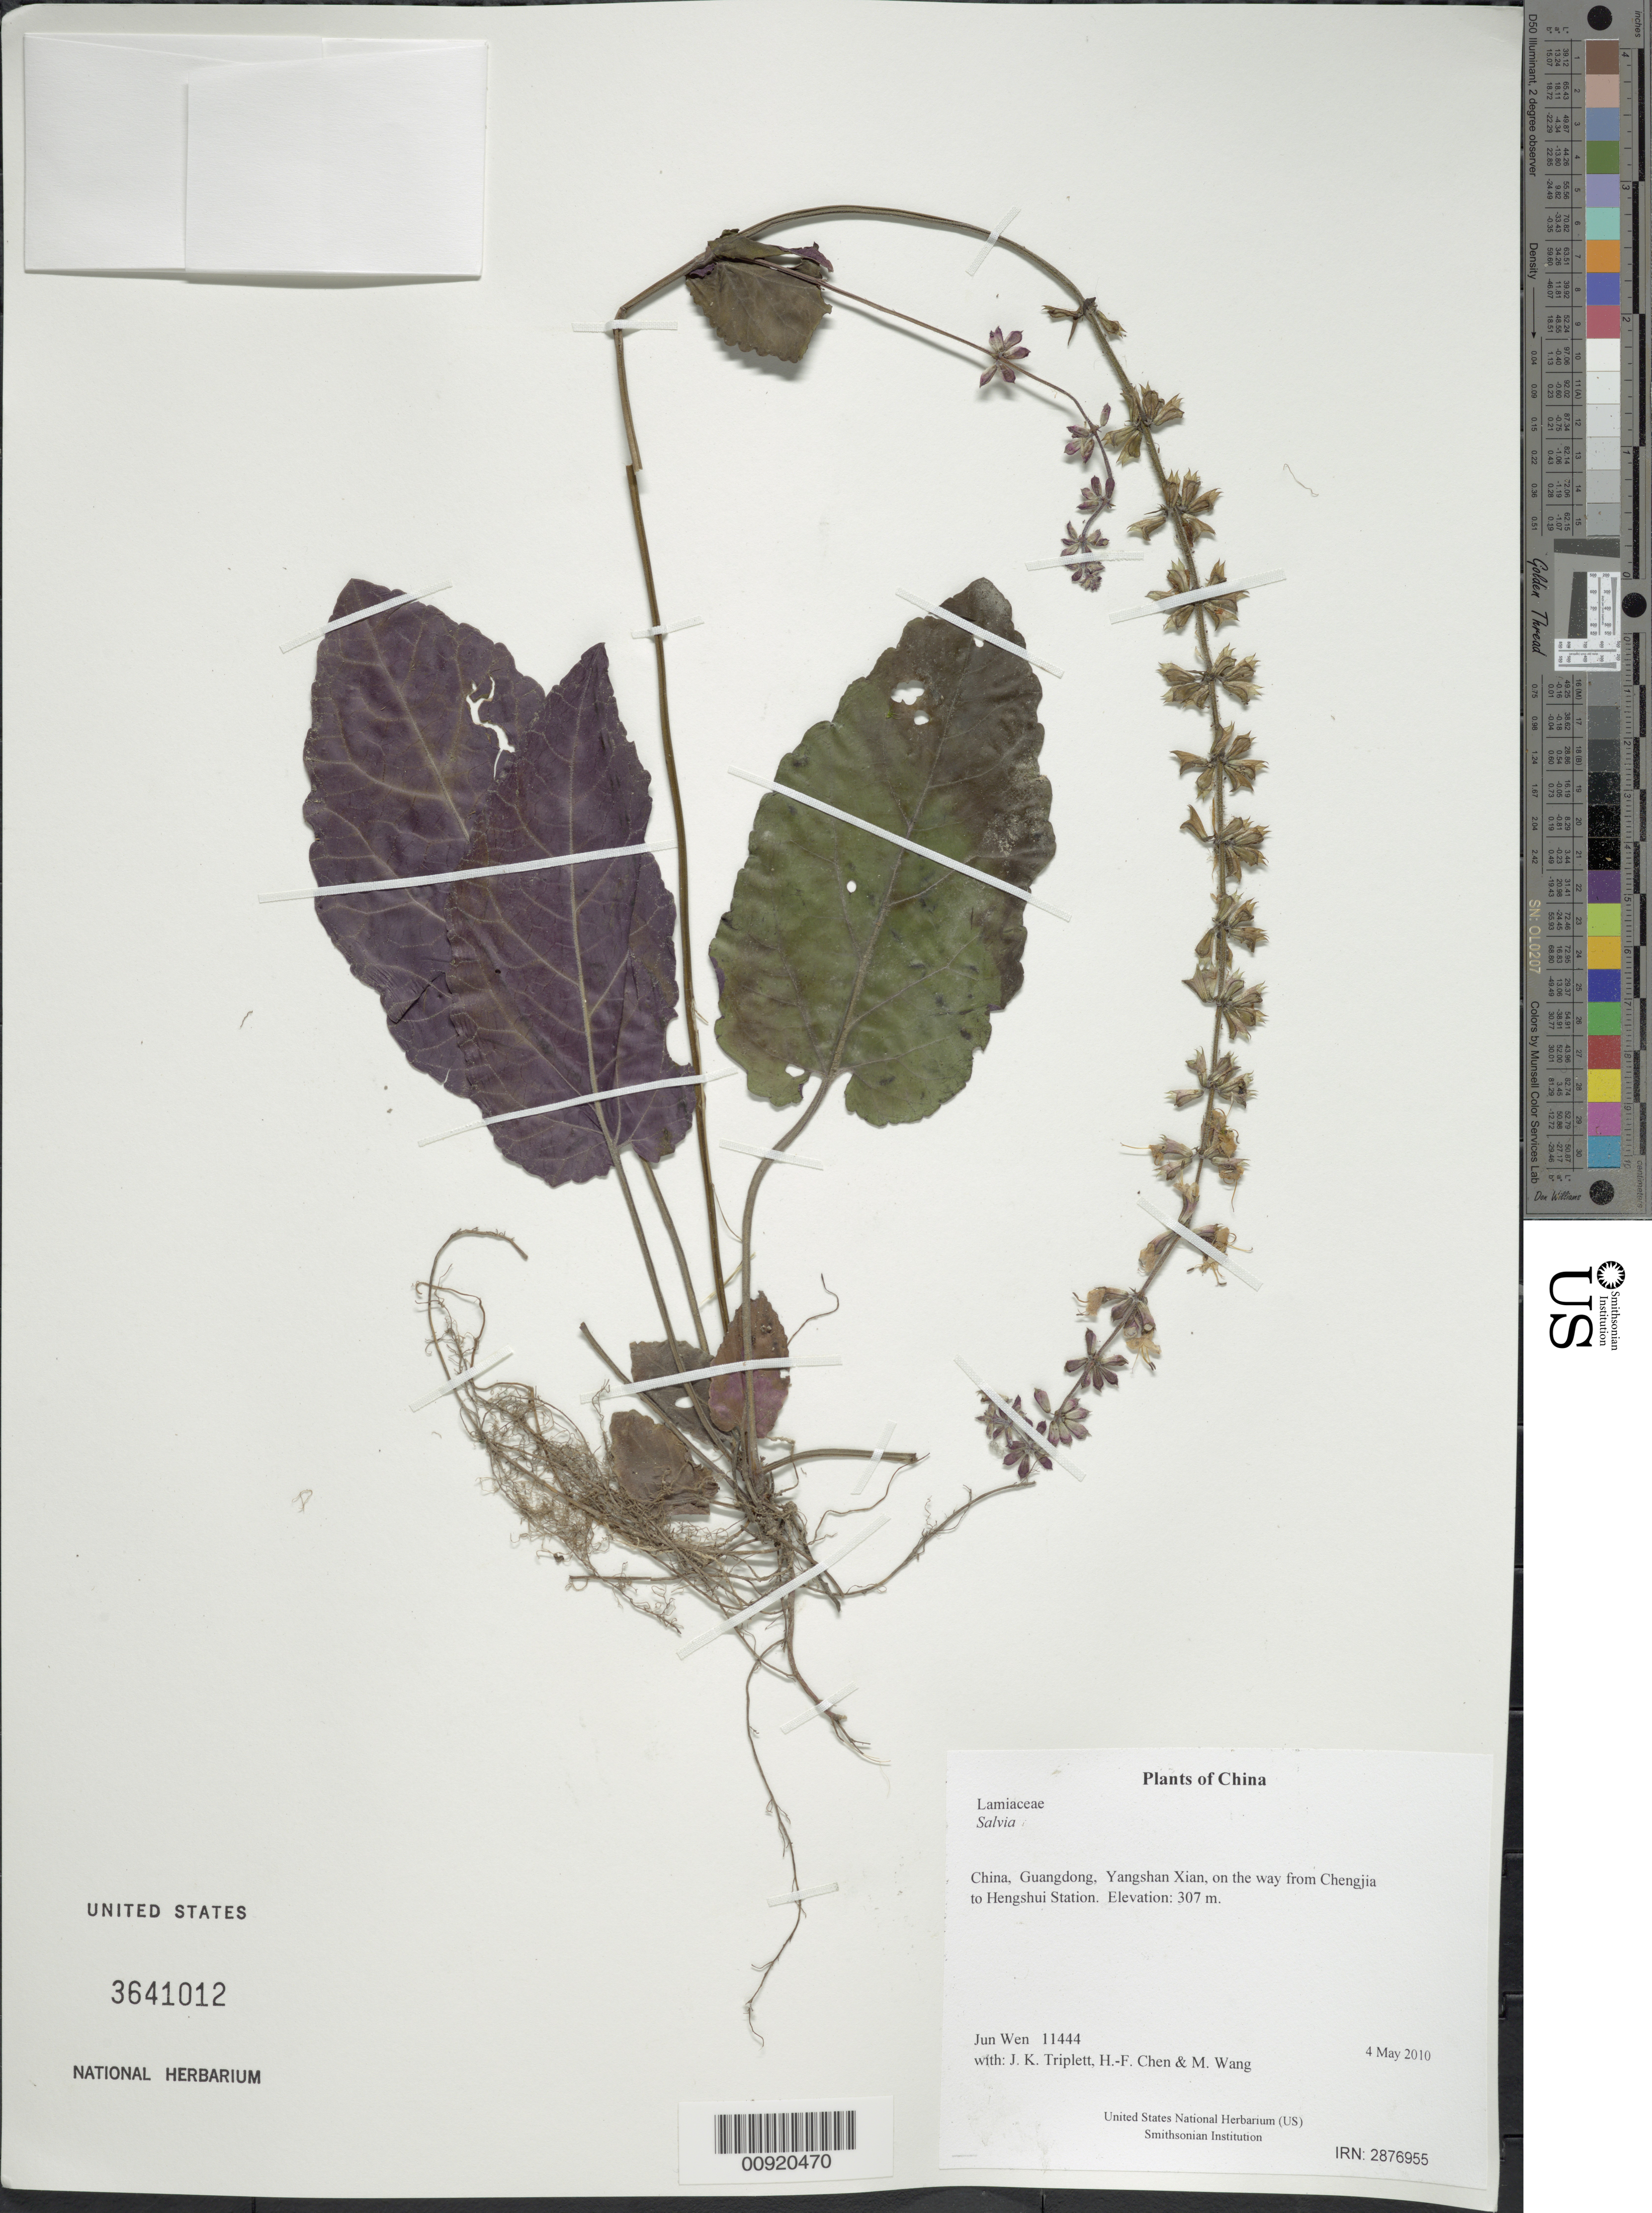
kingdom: Plantae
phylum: Tracheophyta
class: Magnoliopsida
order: Lamiales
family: Lamiaceae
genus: Salvia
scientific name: Salvia thormannii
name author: Urb.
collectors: J. Wen, J. K. Triplett, H.-F. Chen & M. Wang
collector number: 11444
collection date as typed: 4 May 2010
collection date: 2010-05-04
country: China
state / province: Guangdong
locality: Yangshan Xian, on the way from Chengjia to Hengshui Station.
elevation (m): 307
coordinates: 24 50.674 N, 112 52.418 E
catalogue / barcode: US 3641012